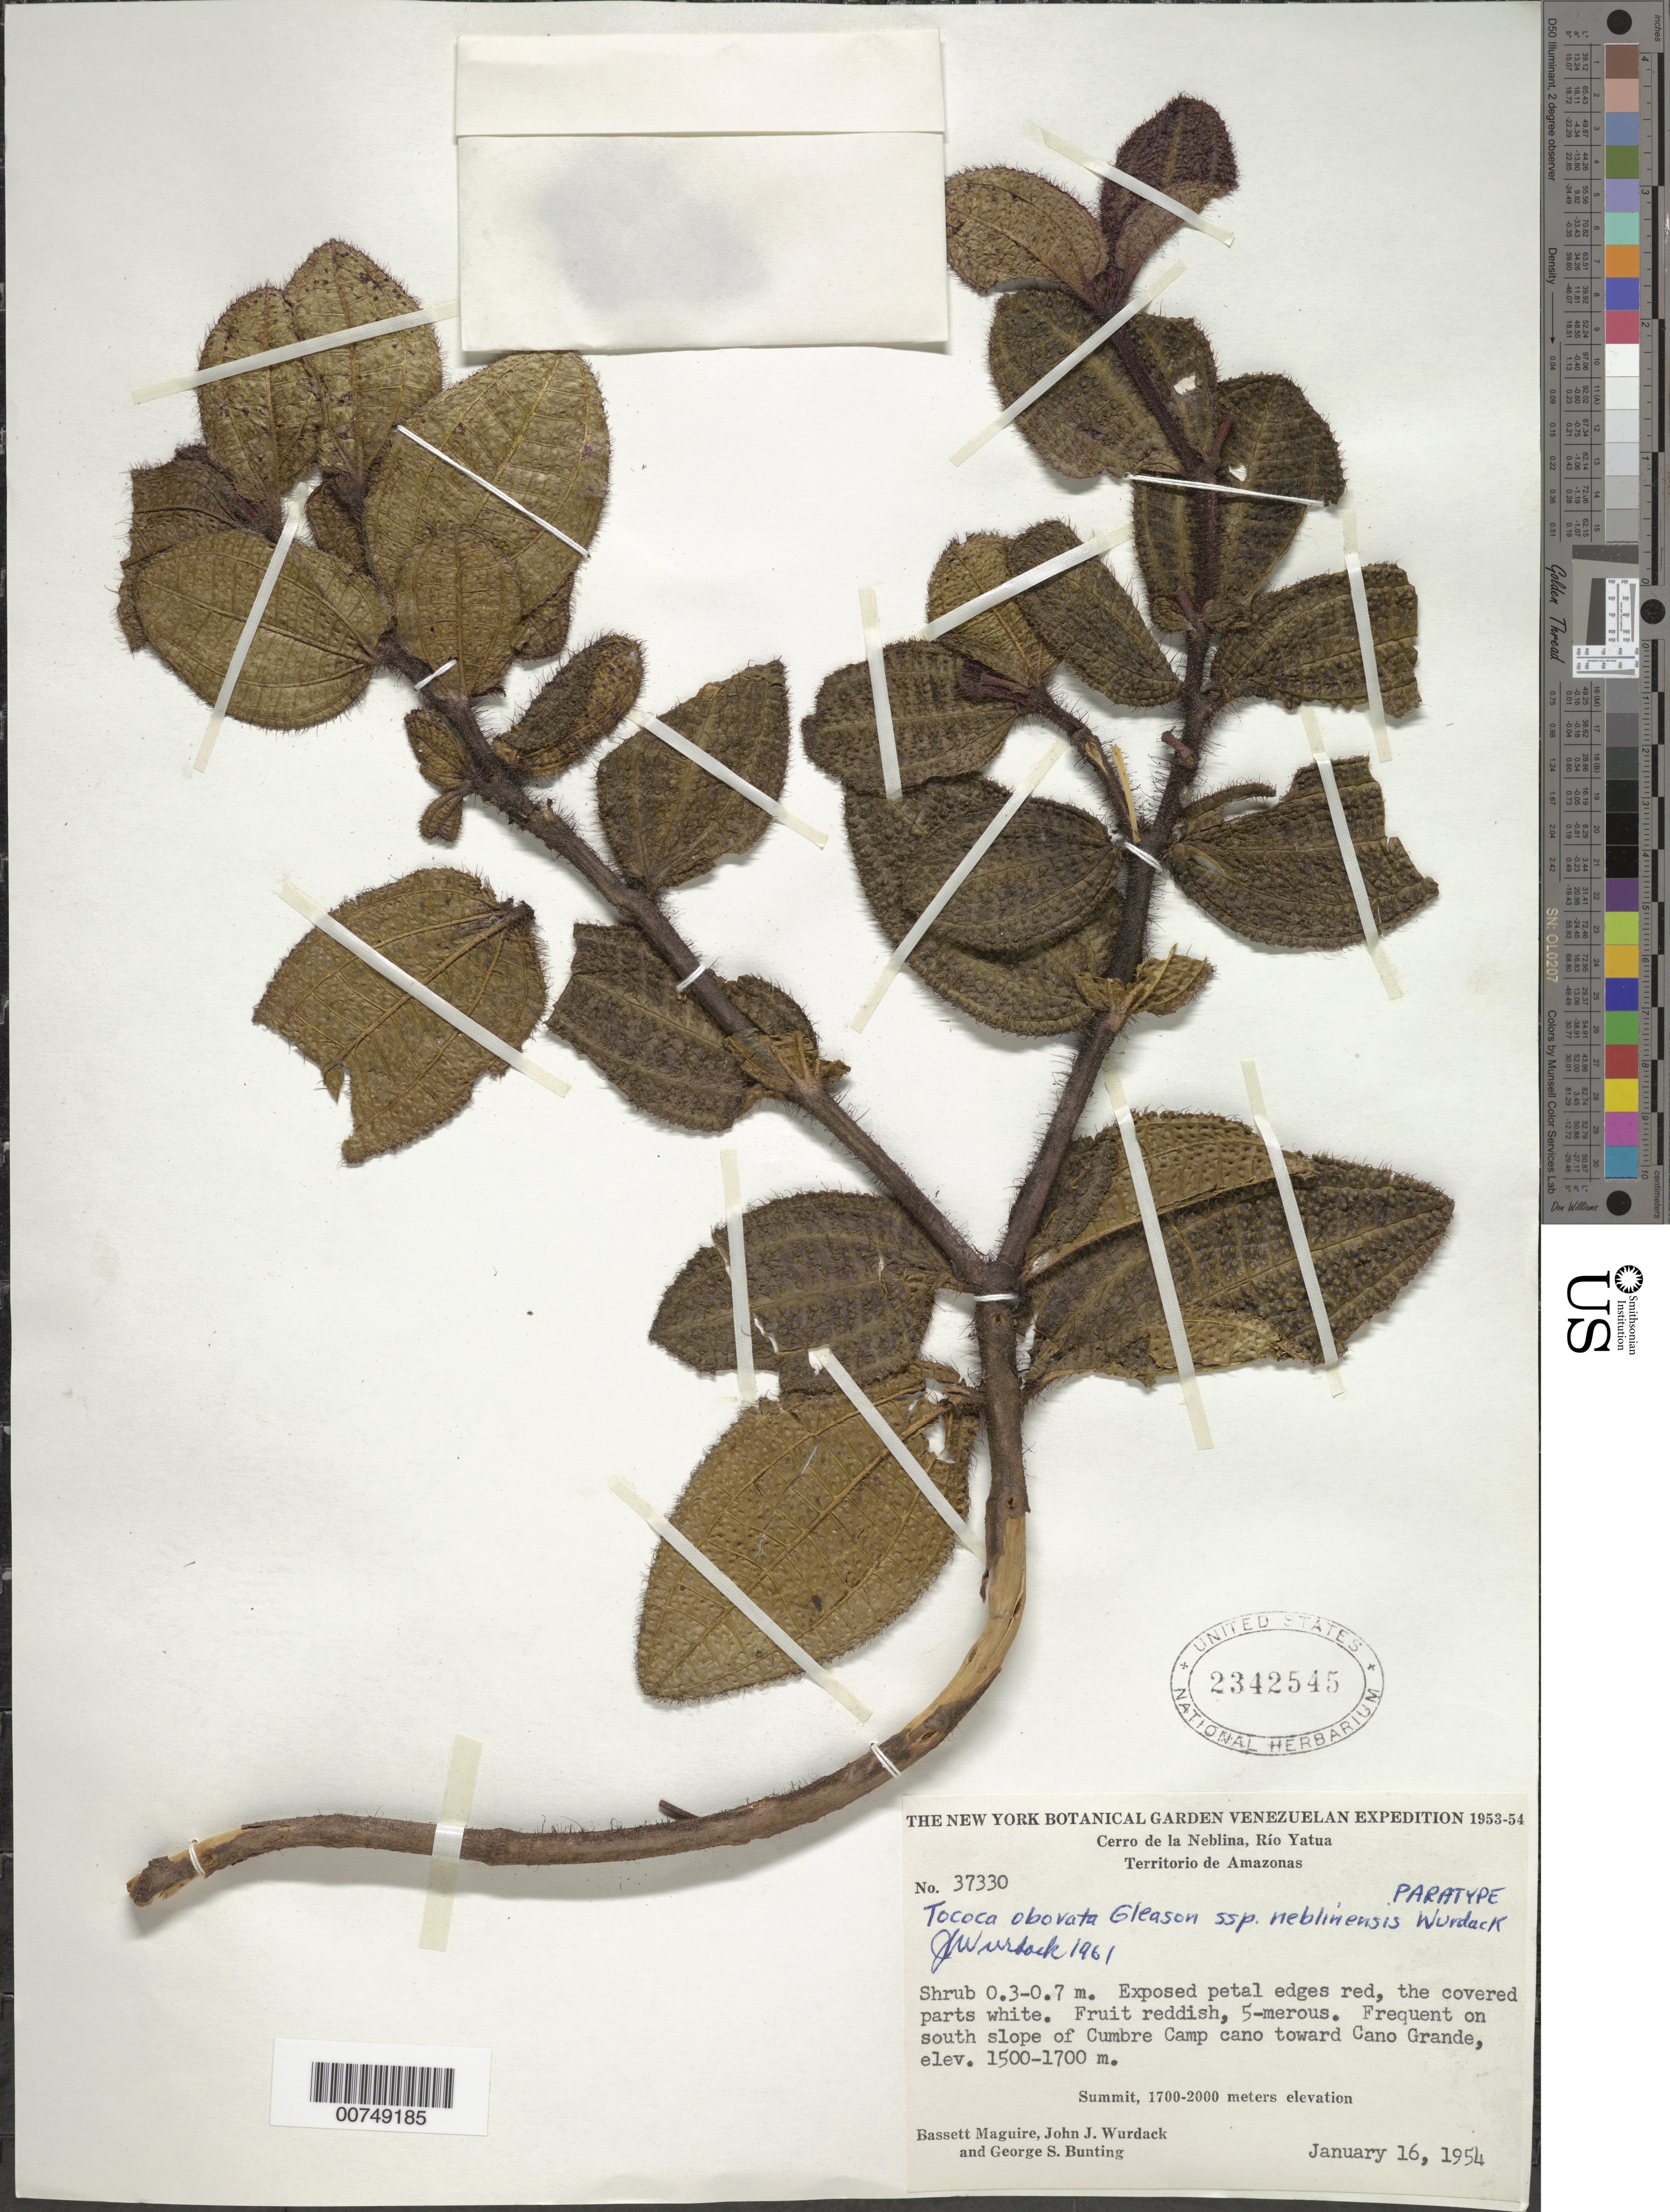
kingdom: Plantae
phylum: Tracheophyta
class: Magnoliopsida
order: Myrtales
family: Melastomataceae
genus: Tococa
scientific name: Tococa obovata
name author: Gleason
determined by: Wurdack, John J., (US), US (UNITED STATES)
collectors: B. Maguire, J. J. Wurdack & G. S. Bunting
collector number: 37330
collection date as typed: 16-Jan-54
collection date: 1954-01-16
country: Venezuela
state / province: Amazonas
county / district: Río Negro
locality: Cerro de la Neblina, Caño Grande, Río Yatua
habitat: South slope of Cumbre Camp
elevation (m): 1700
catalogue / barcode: US 2342545